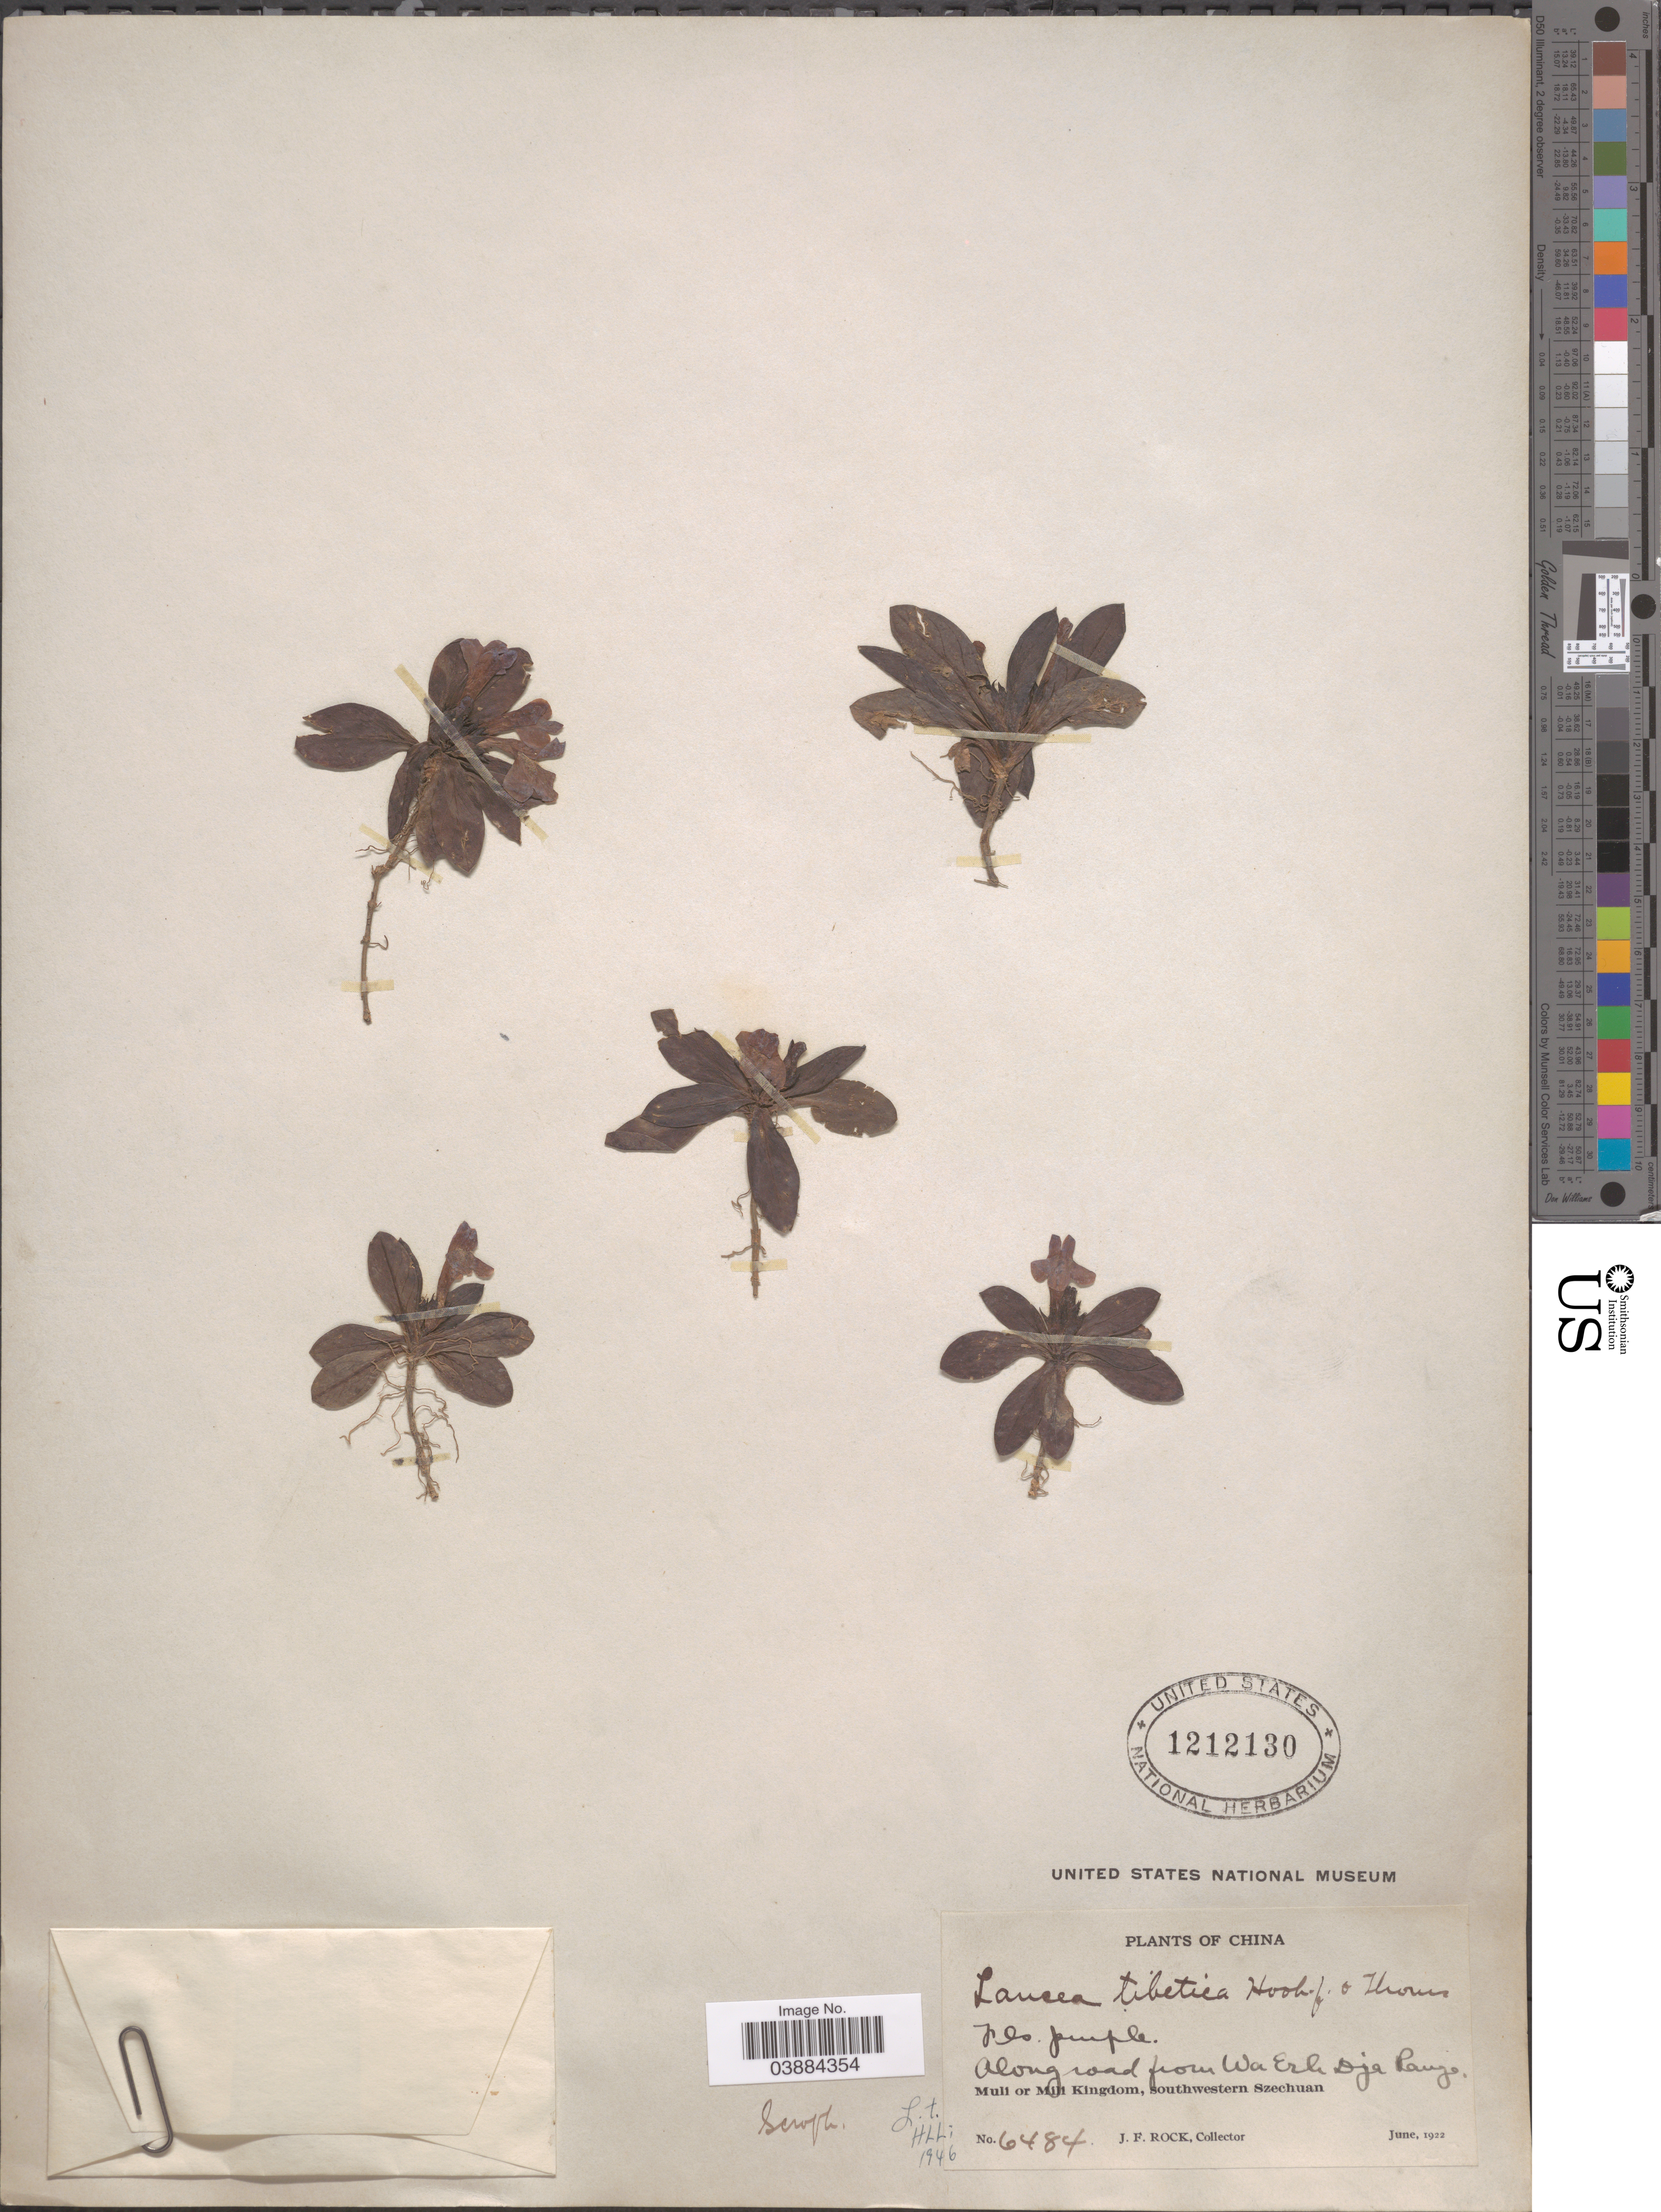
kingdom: Plantae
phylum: Tracheophyta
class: Magnoliopsida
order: Lamiales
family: Mazaceae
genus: Lancea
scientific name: Lancea tibetica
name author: Hook. f. & Thomson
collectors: J. Rock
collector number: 6484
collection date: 1922-06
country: China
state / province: Sichuan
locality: Along road from Wa Erk Oja Range. [interpreted] Muli of Mili Kingdom, southwestern Szechuan.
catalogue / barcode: US 1212130